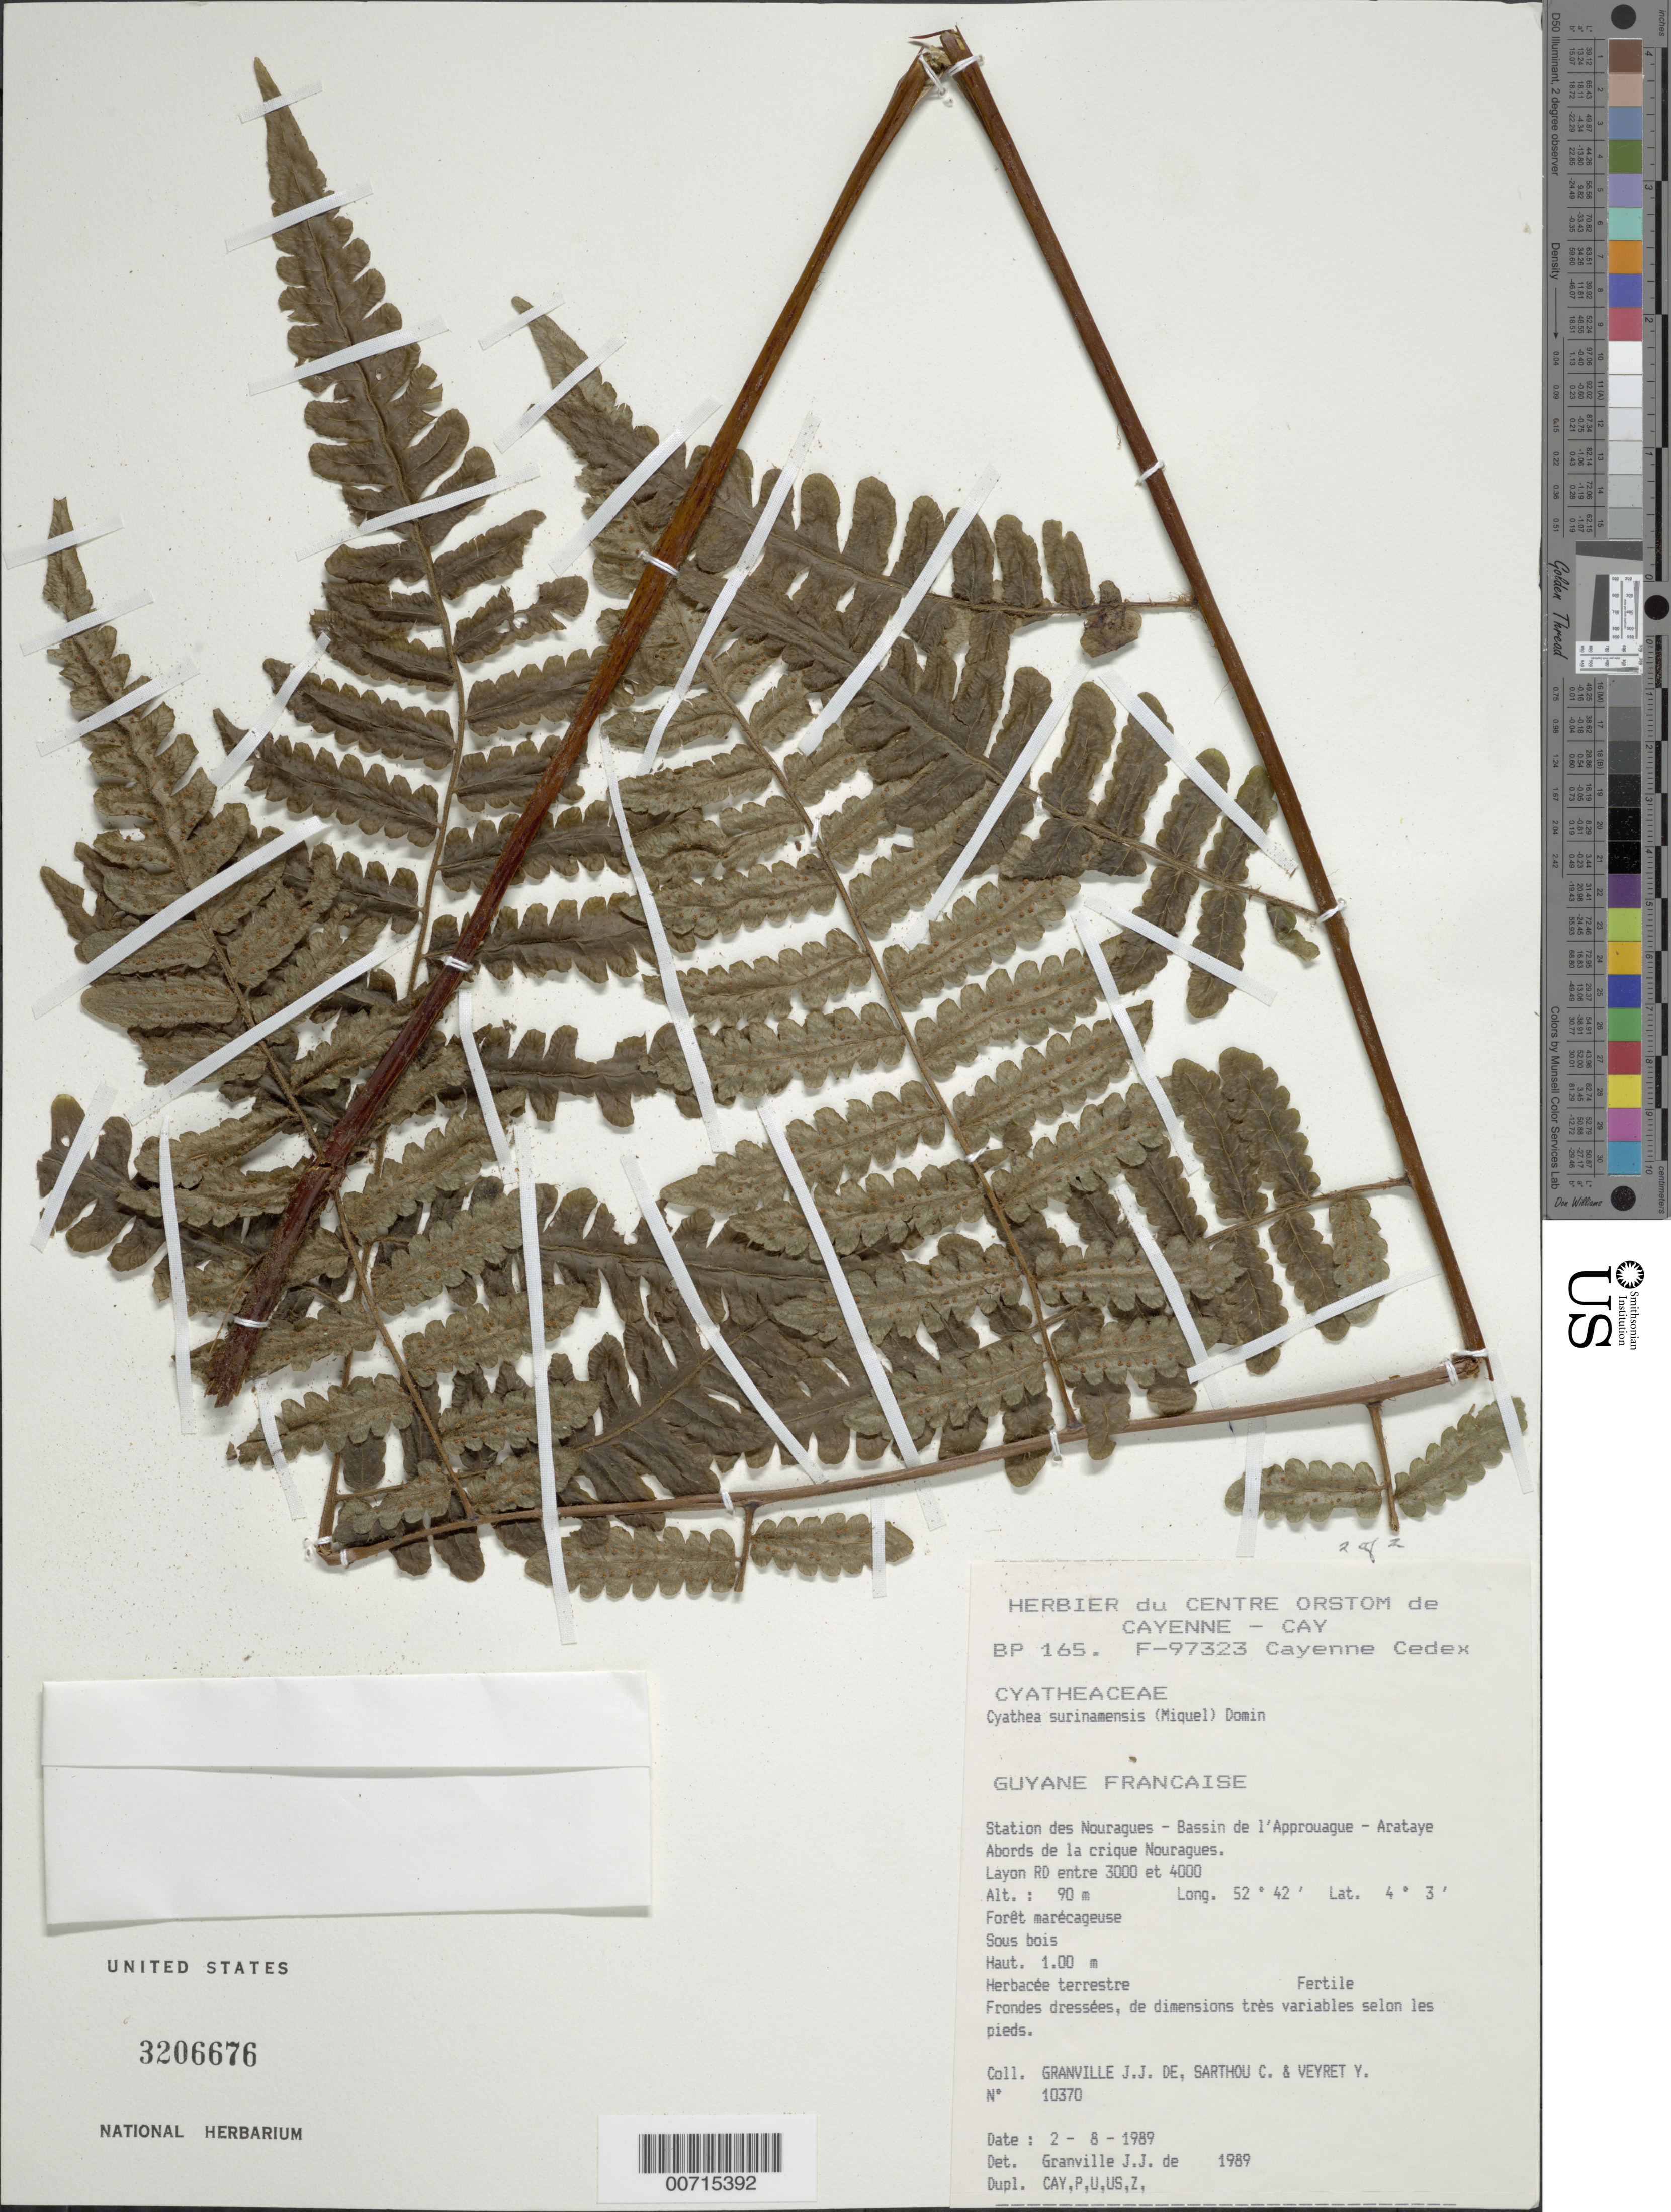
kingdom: Plantae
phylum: Tracheophyta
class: Polypodiopsida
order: Cyatheales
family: Cyatheaceae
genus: Cyathea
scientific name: Cyathea surinamensis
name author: (Miq.) Domin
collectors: J.-J. de Granville, C. Sarthou & Y. Veyret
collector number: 10370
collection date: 1989-08-02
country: French Guiana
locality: Guyane Francaise, Station des Nouragues - Bassin de l'Approuague - Arataye Abords de la crique Nouragues Layon RD entre 3000 et 4000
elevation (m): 90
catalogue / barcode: US 3206676